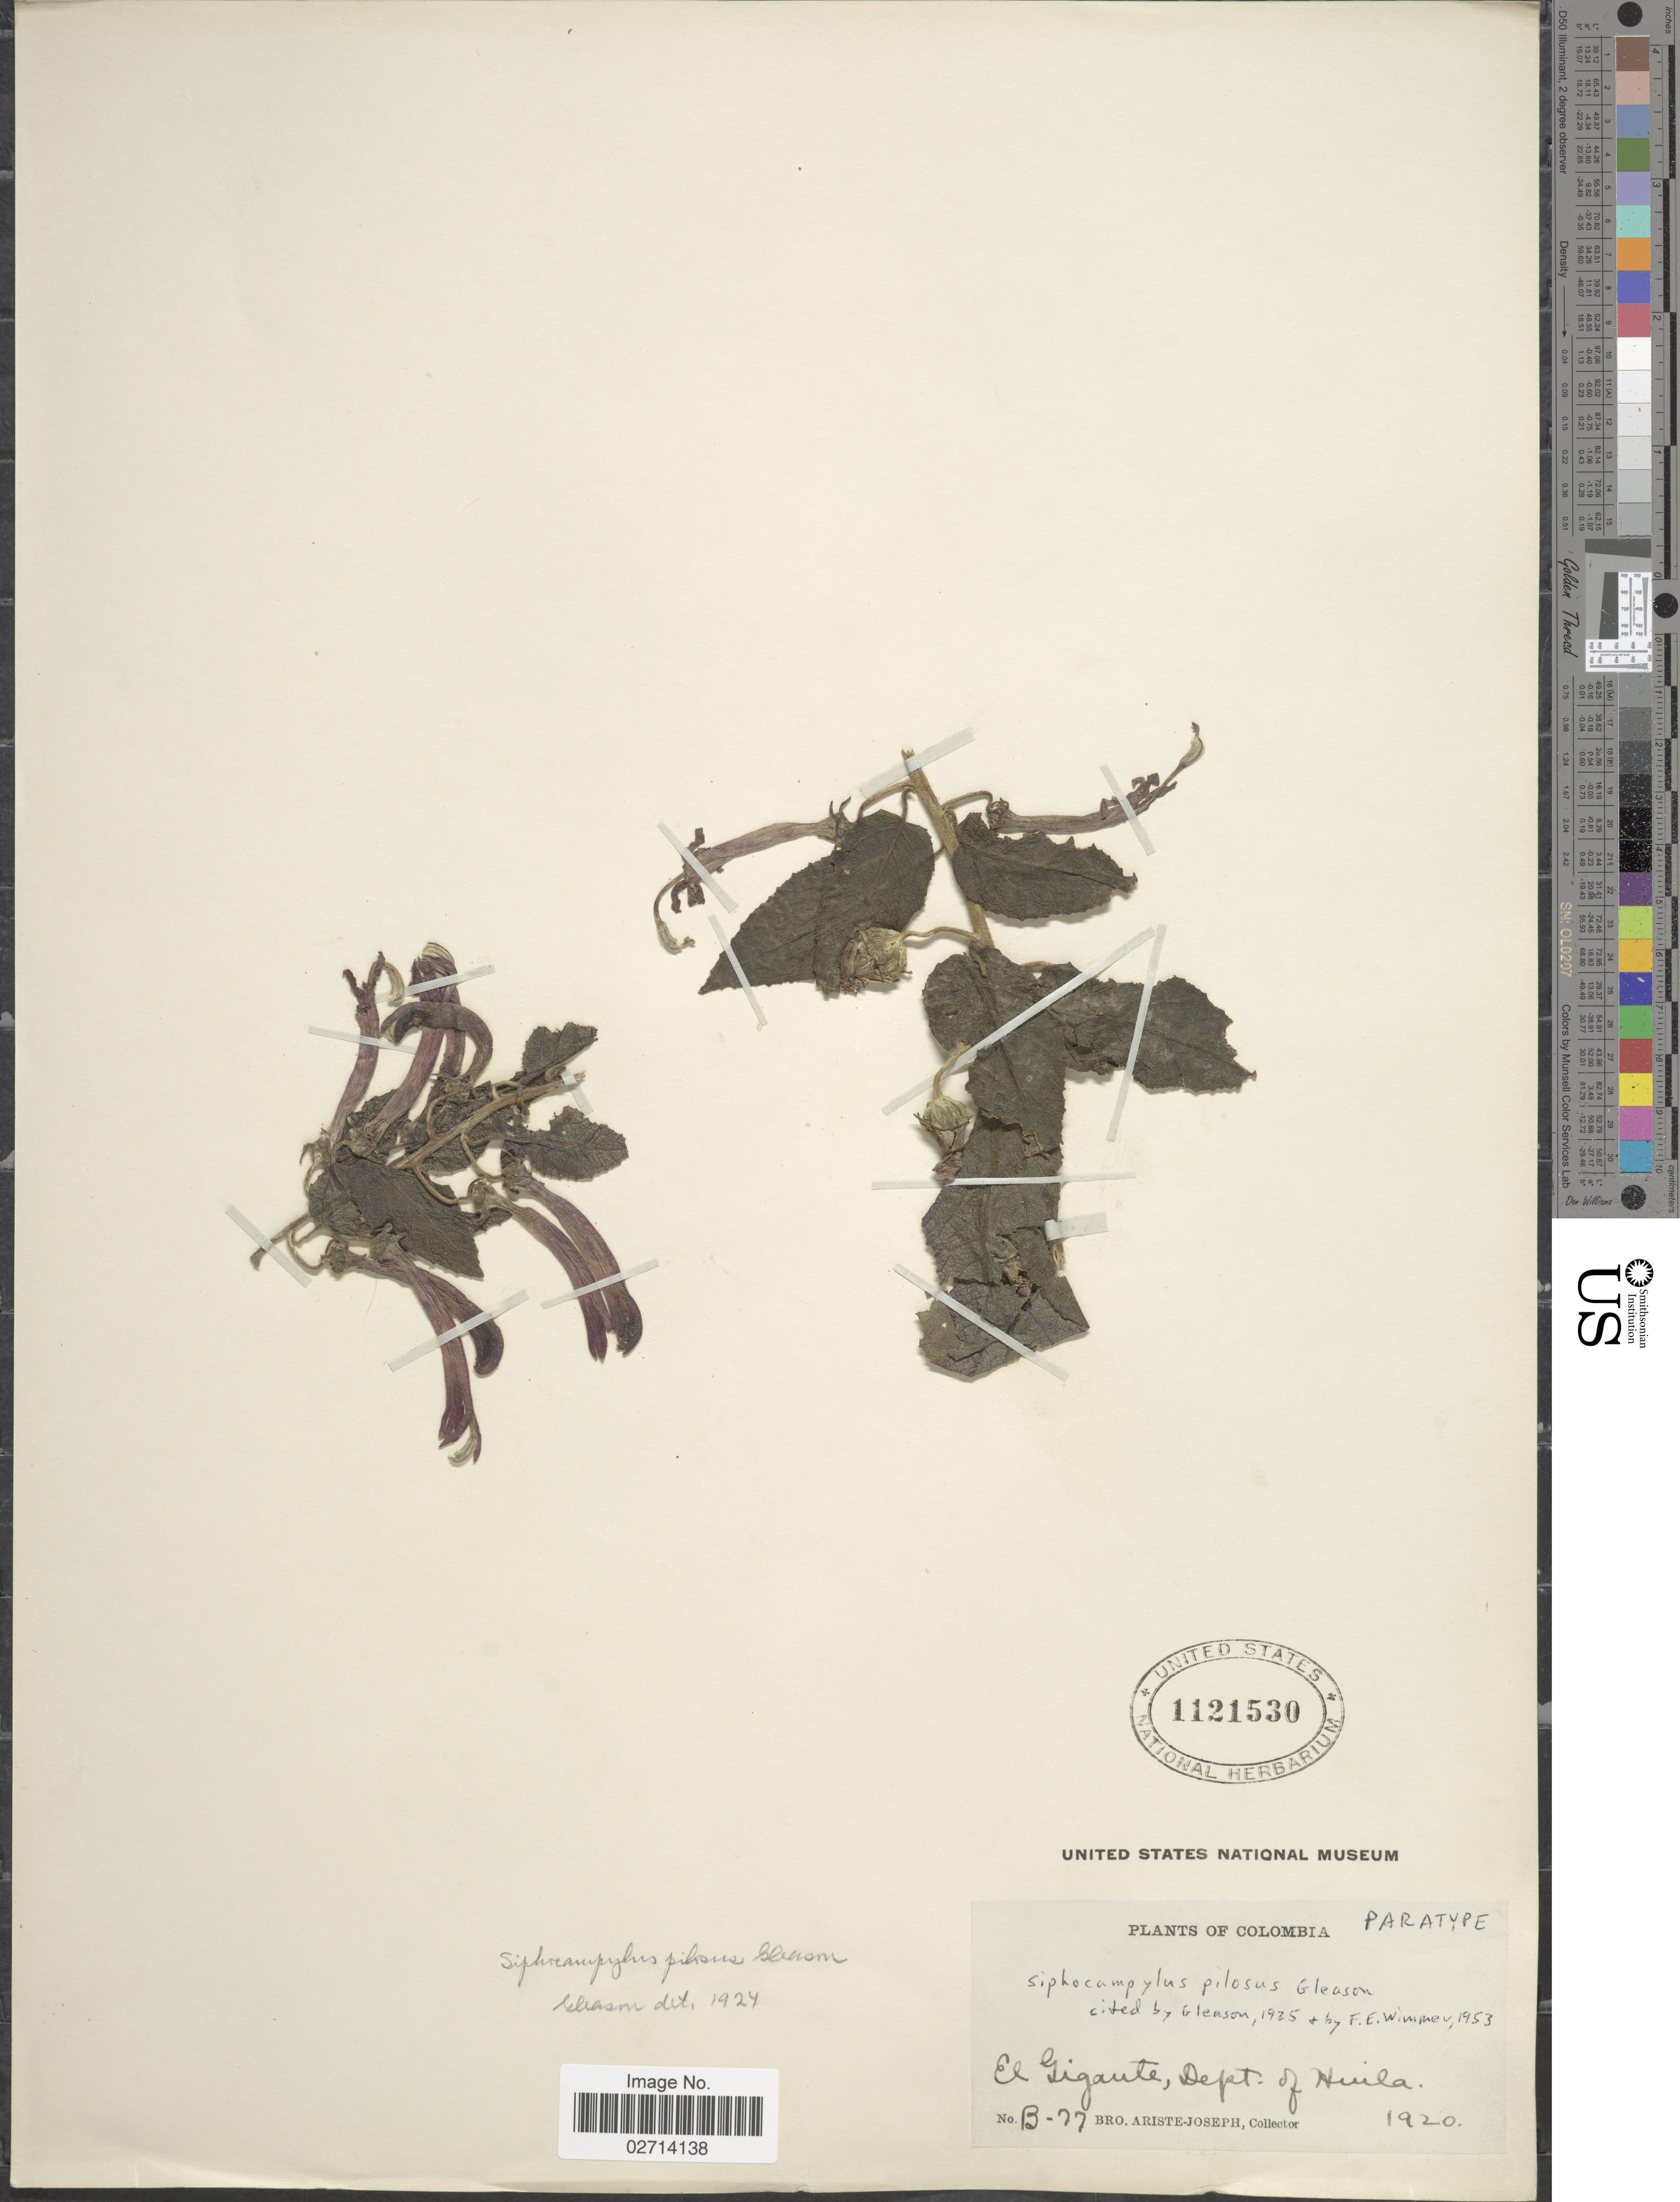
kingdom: Plantae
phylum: Tracheophyta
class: Magnoliopsida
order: Asterales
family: Campanulaceae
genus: Siphocampylus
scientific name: Siphocampylus pilosus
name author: Gleason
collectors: Bro. Ariste-Joseph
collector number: B-77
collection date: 1920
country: Colombia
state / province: Huila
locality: El Gigante.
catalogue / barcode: US 1121530